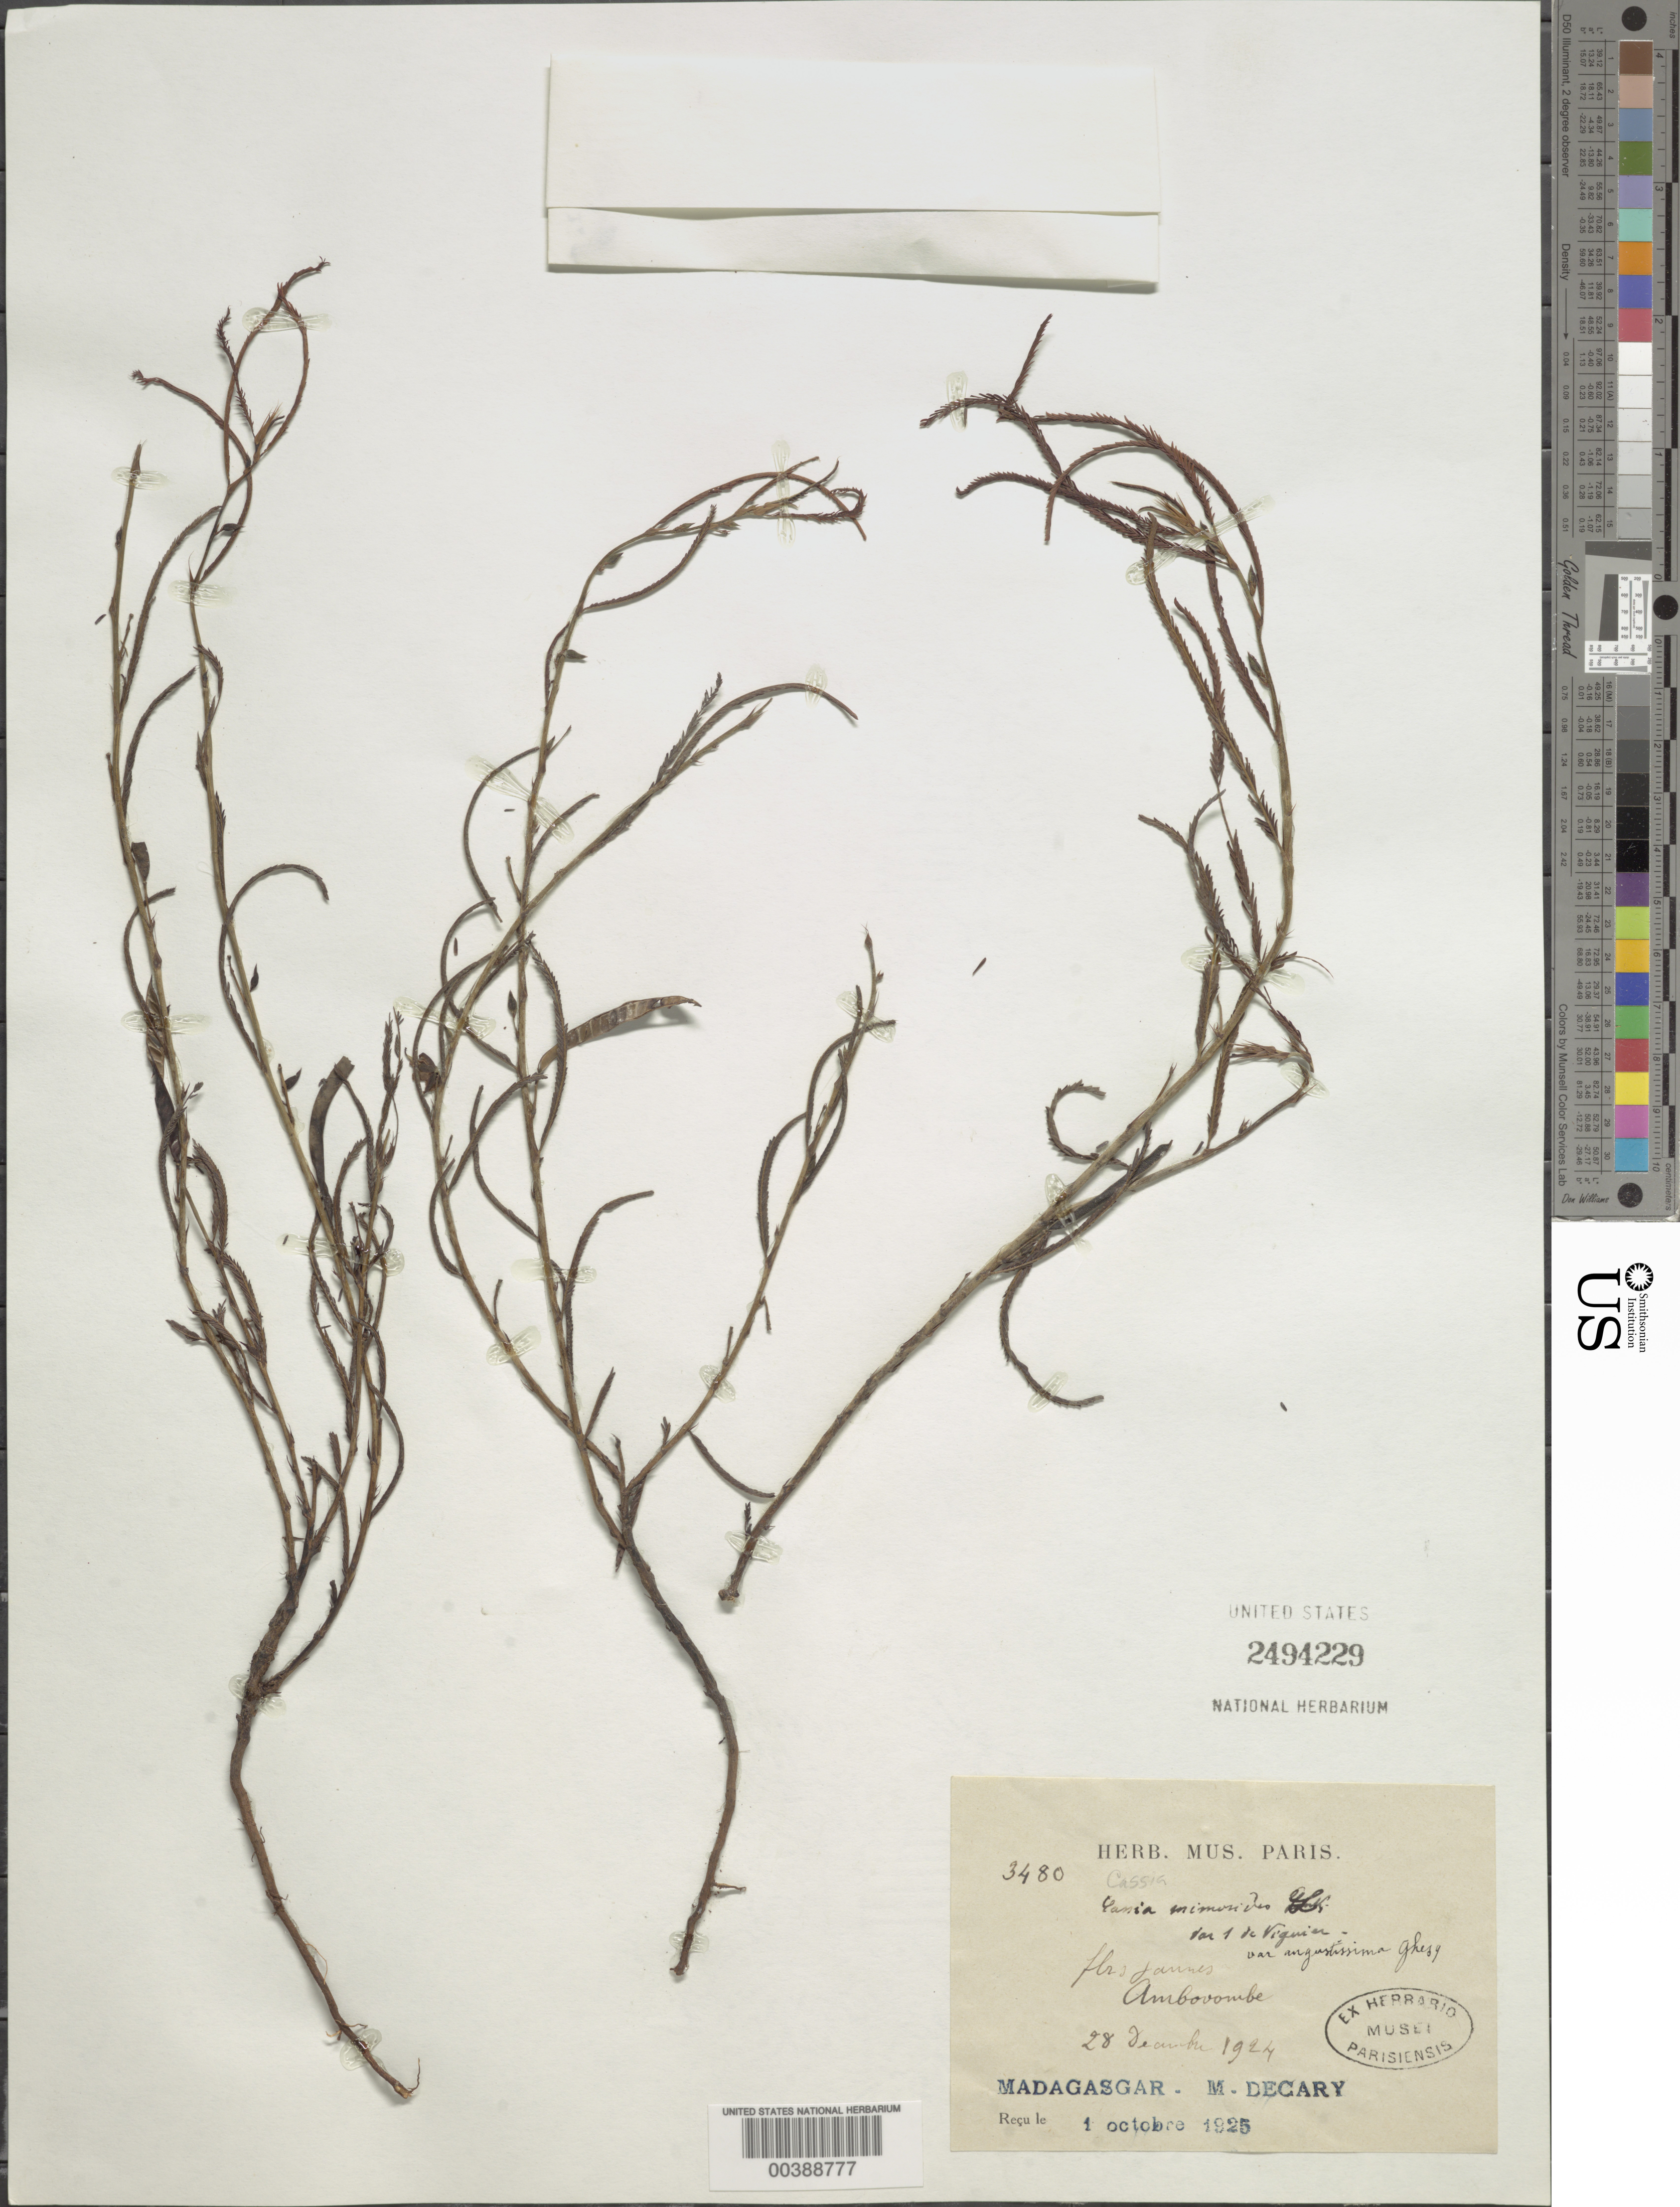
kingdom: Plantae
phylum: Tracheophyta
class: Magnoliopsida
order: Fabales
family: Fabaceae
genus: Chamaecrista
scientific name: Chamaecrista mimosoides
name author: (L.) Greene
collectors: R. Decary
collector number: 3480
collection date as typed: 28 Dec 1924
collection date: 1924-12-28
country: Madagascar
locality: Ambovombe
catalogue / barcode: US 2494229